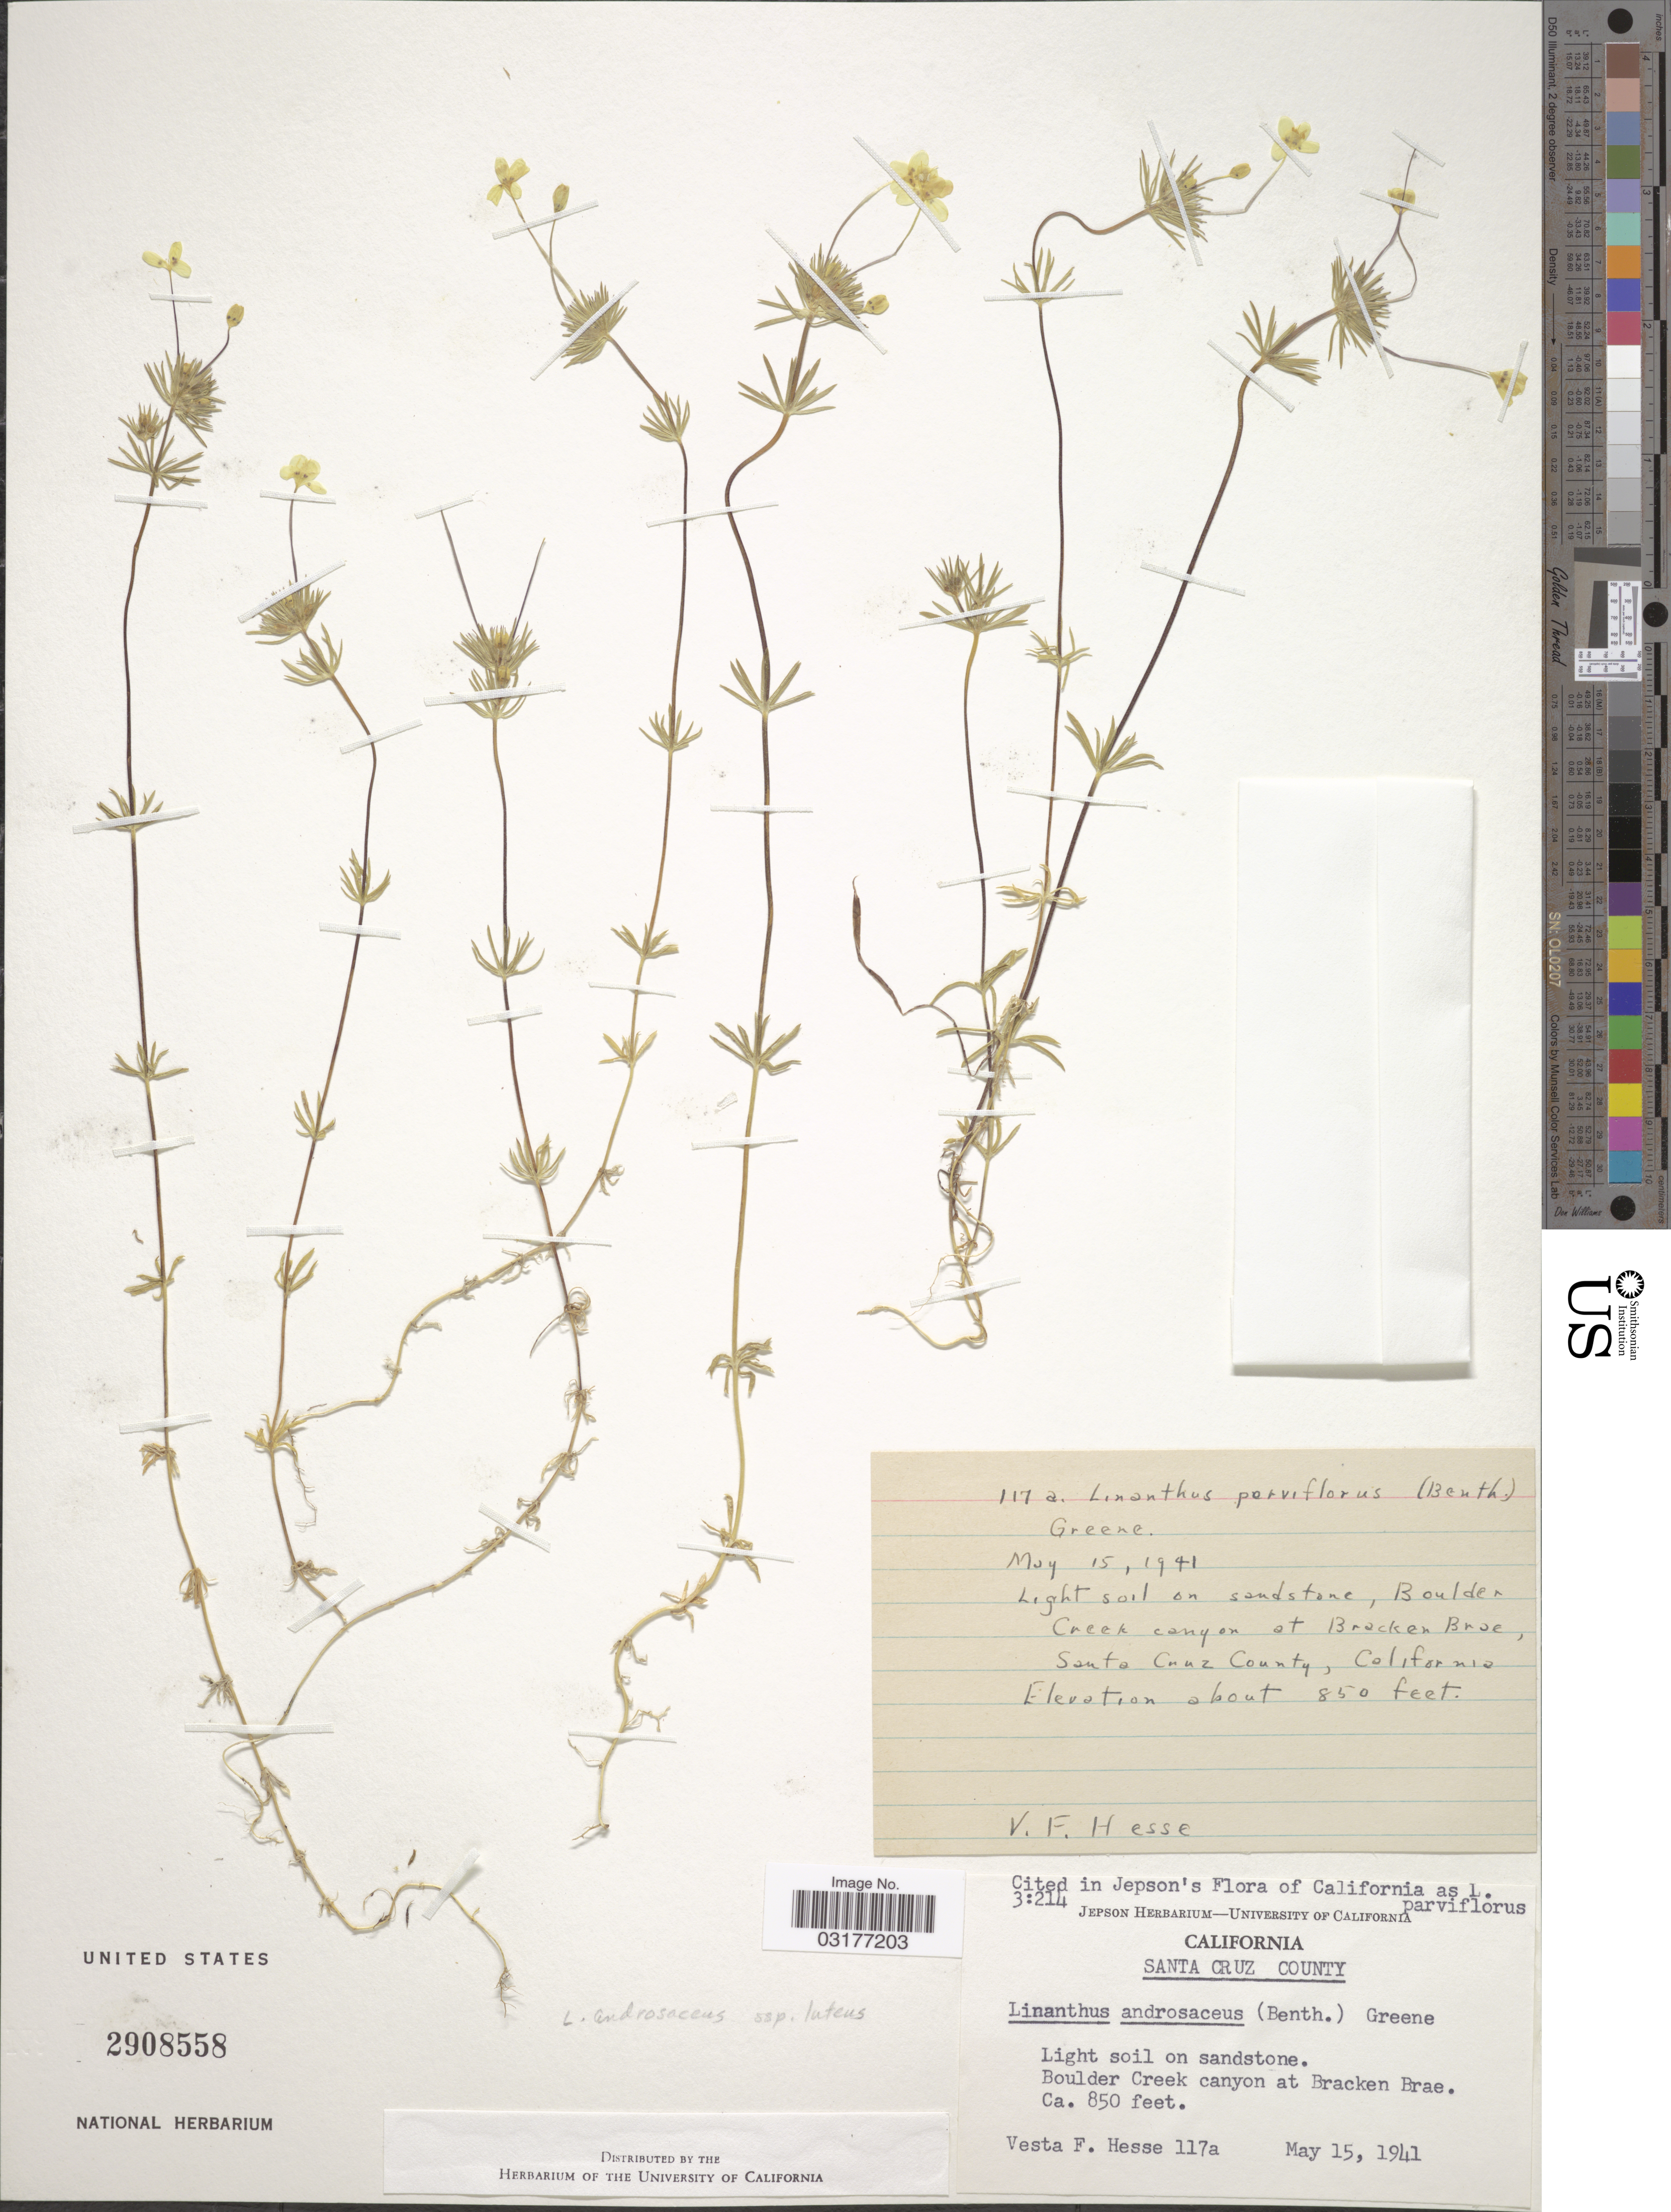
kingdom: Plantae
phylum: Tracheophyta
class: Magnoliopsida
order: Ericales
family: Polemoniaceae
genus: Leptosiphon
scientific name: Leptosiphon parviflorus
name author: Benth.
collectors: V. Hesse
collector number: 117a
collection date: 1941-05-15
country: United States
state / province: California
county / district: Santa Cruz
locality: Santa Cruz County. Boulder Creek Canyon at Bracken Brae.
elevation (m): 259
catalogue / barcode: US 2908558